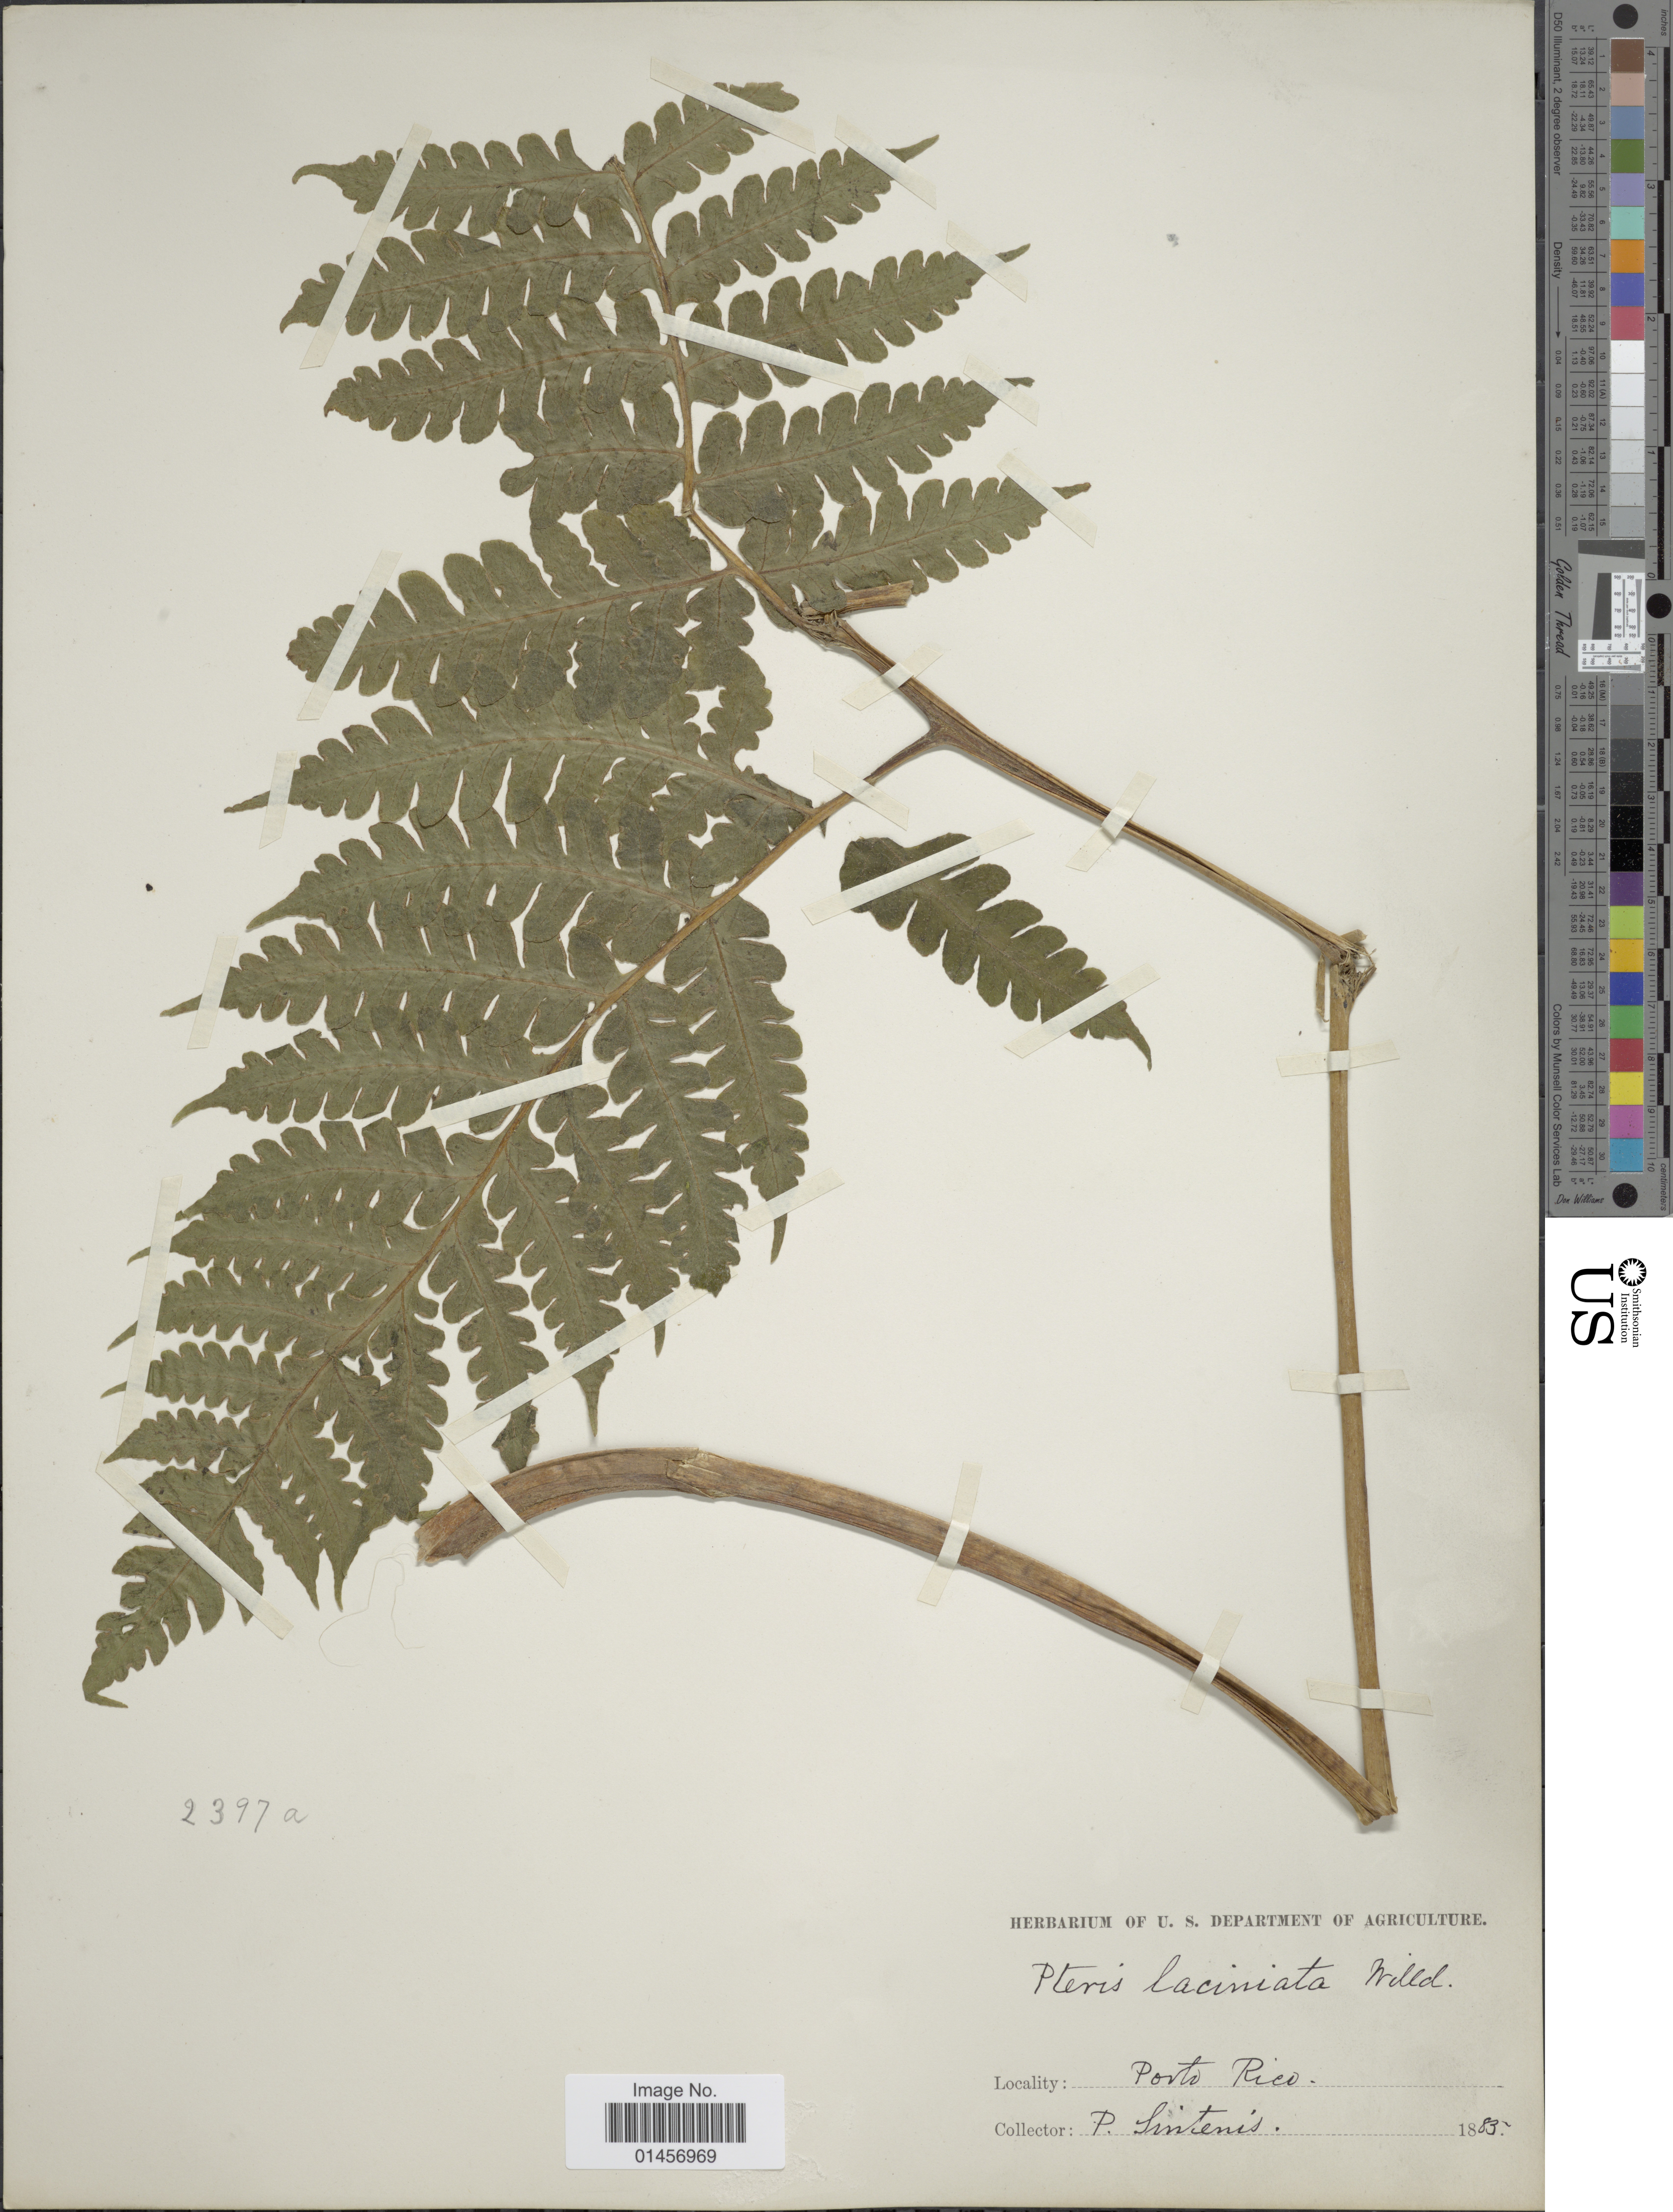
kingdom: Plantae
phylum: Tracheophyta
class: Polypodiopsida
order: Polypodiales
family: Lonchitidaceae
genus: Lonchitis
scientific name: Lonchitis hirsuta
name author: L.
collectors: P. Sintenis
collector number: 2397a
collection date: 1883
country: Puerto Rico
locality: Porto Rico.